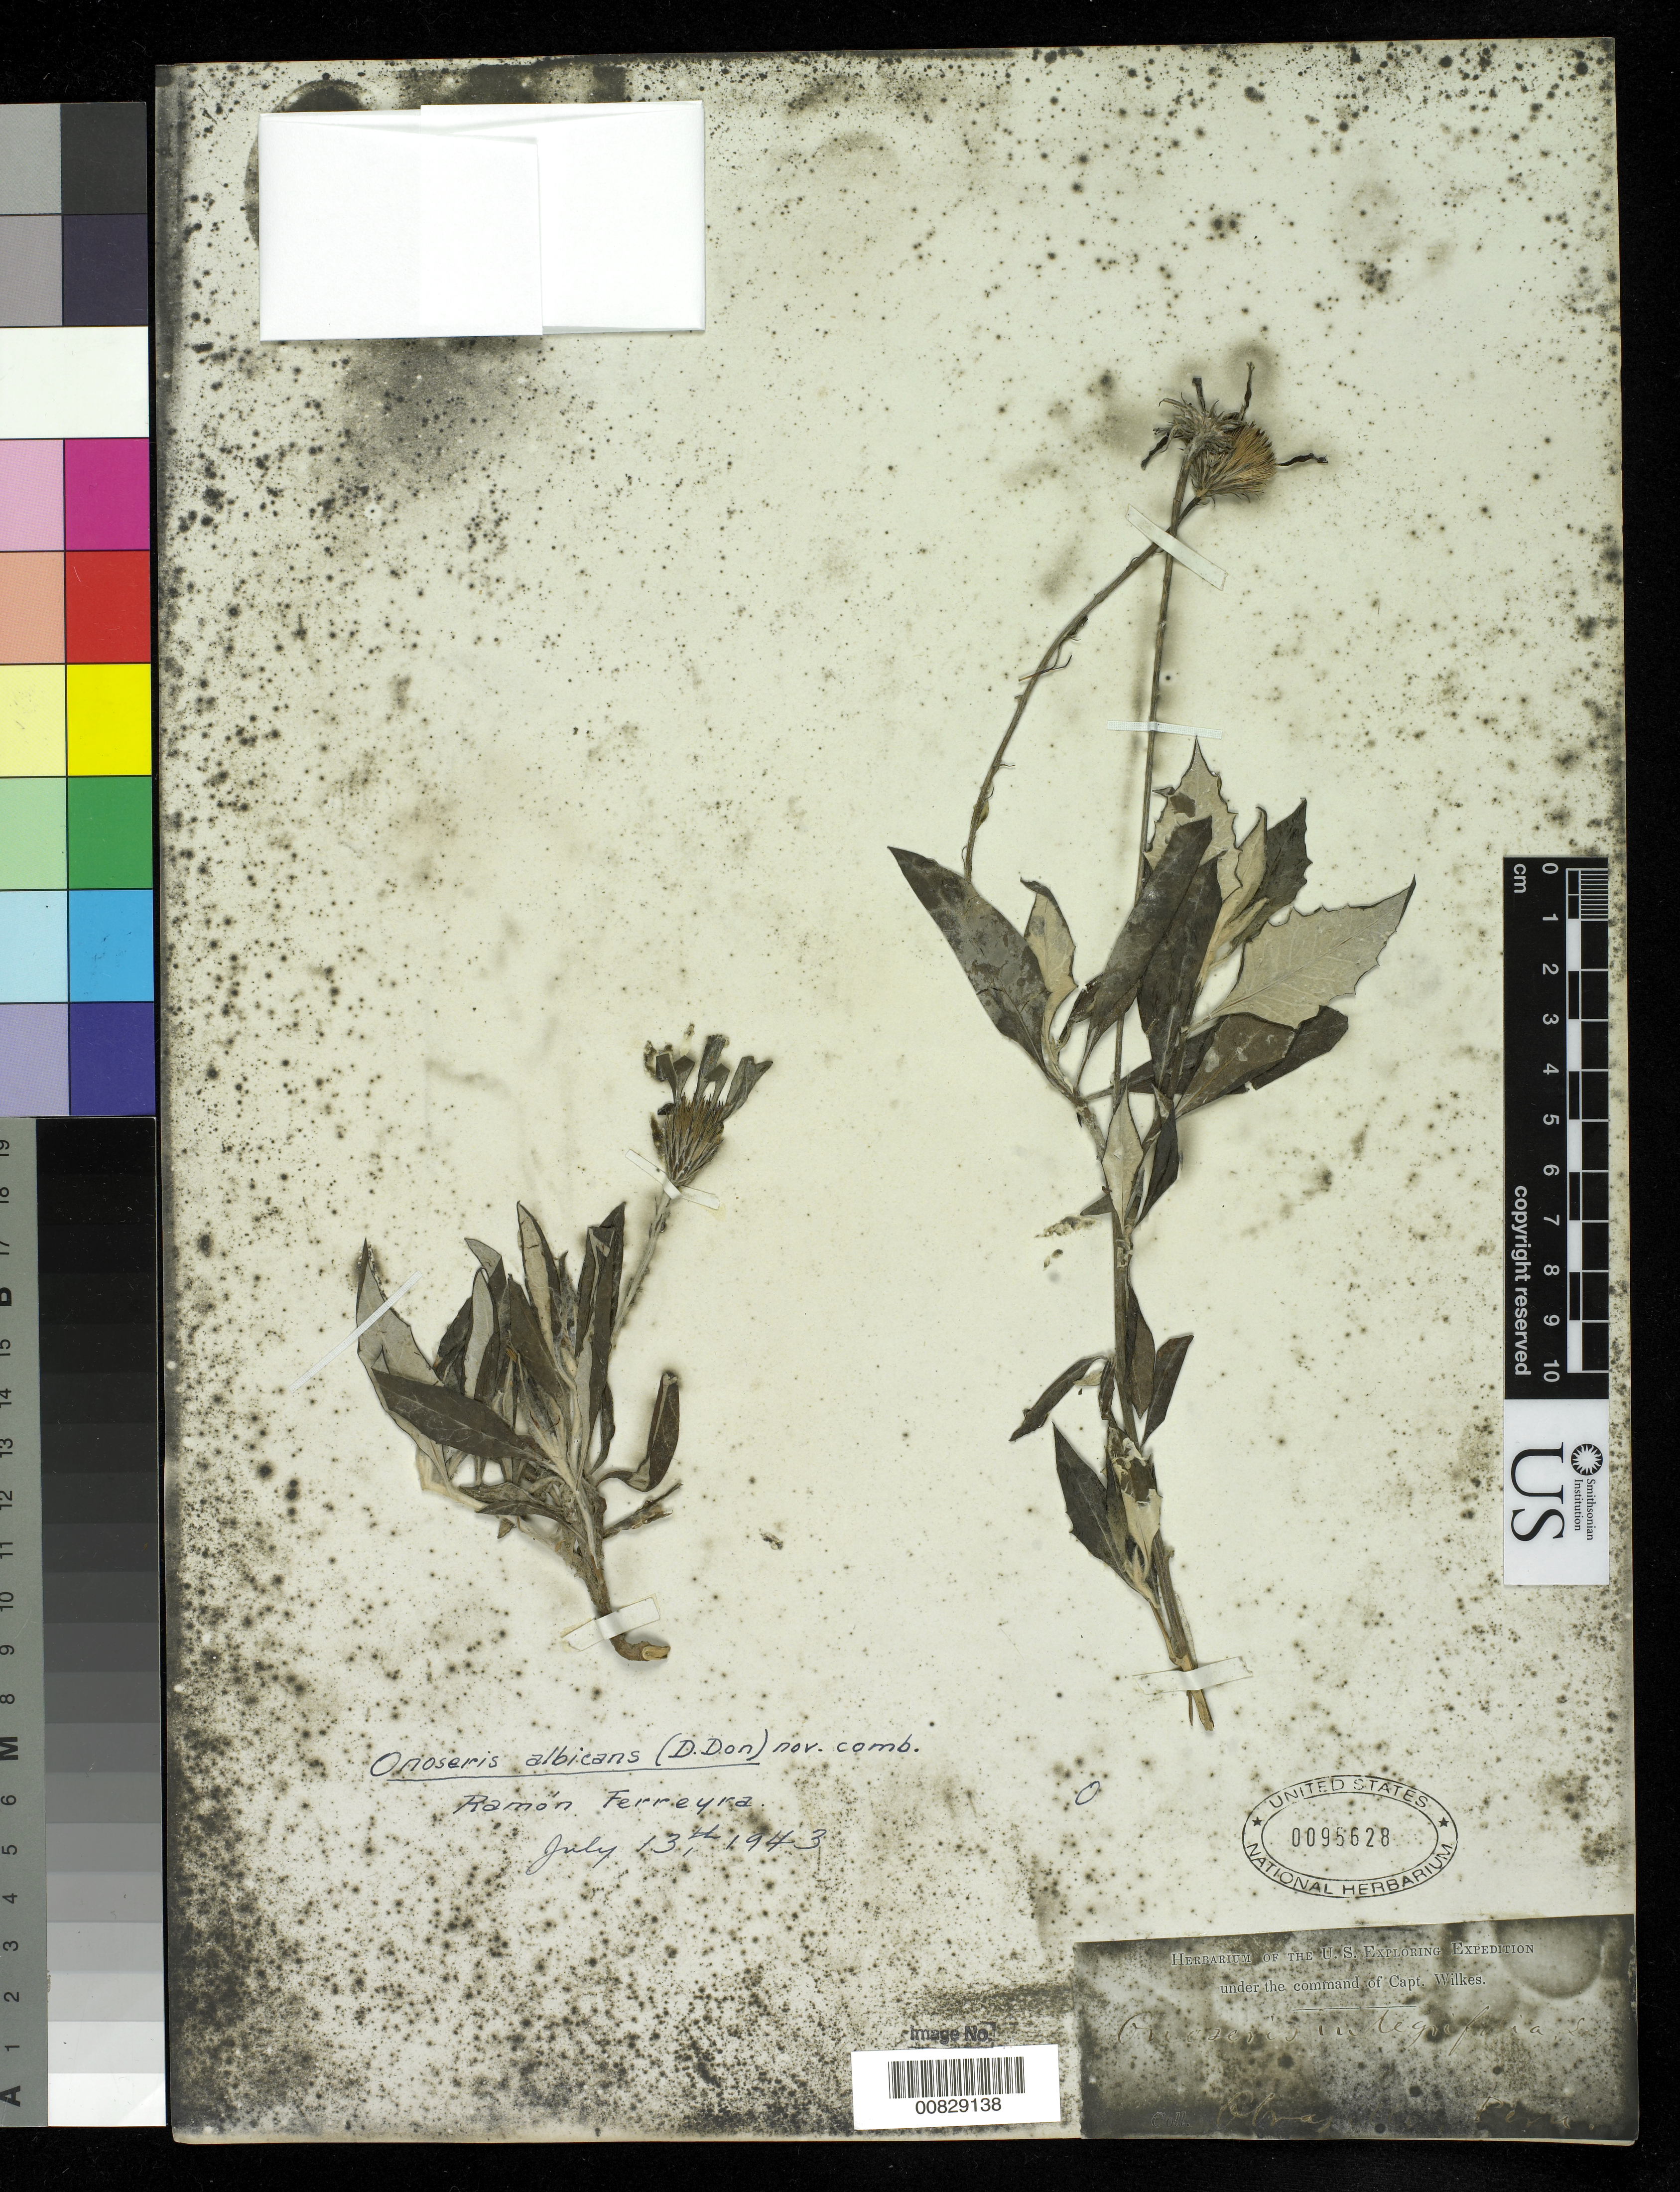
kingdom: Plantae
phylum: Tracheophyta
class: Magnoliopsida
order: Asterales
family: Asteraceae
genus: Onoseris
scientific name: Onoseris albicans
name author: (D. Don) Ferreyra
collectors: Wilkes Explor. Exped.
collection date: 1838/1842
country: Peru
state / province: Lima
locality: Obrajillo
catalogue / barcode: US 95628